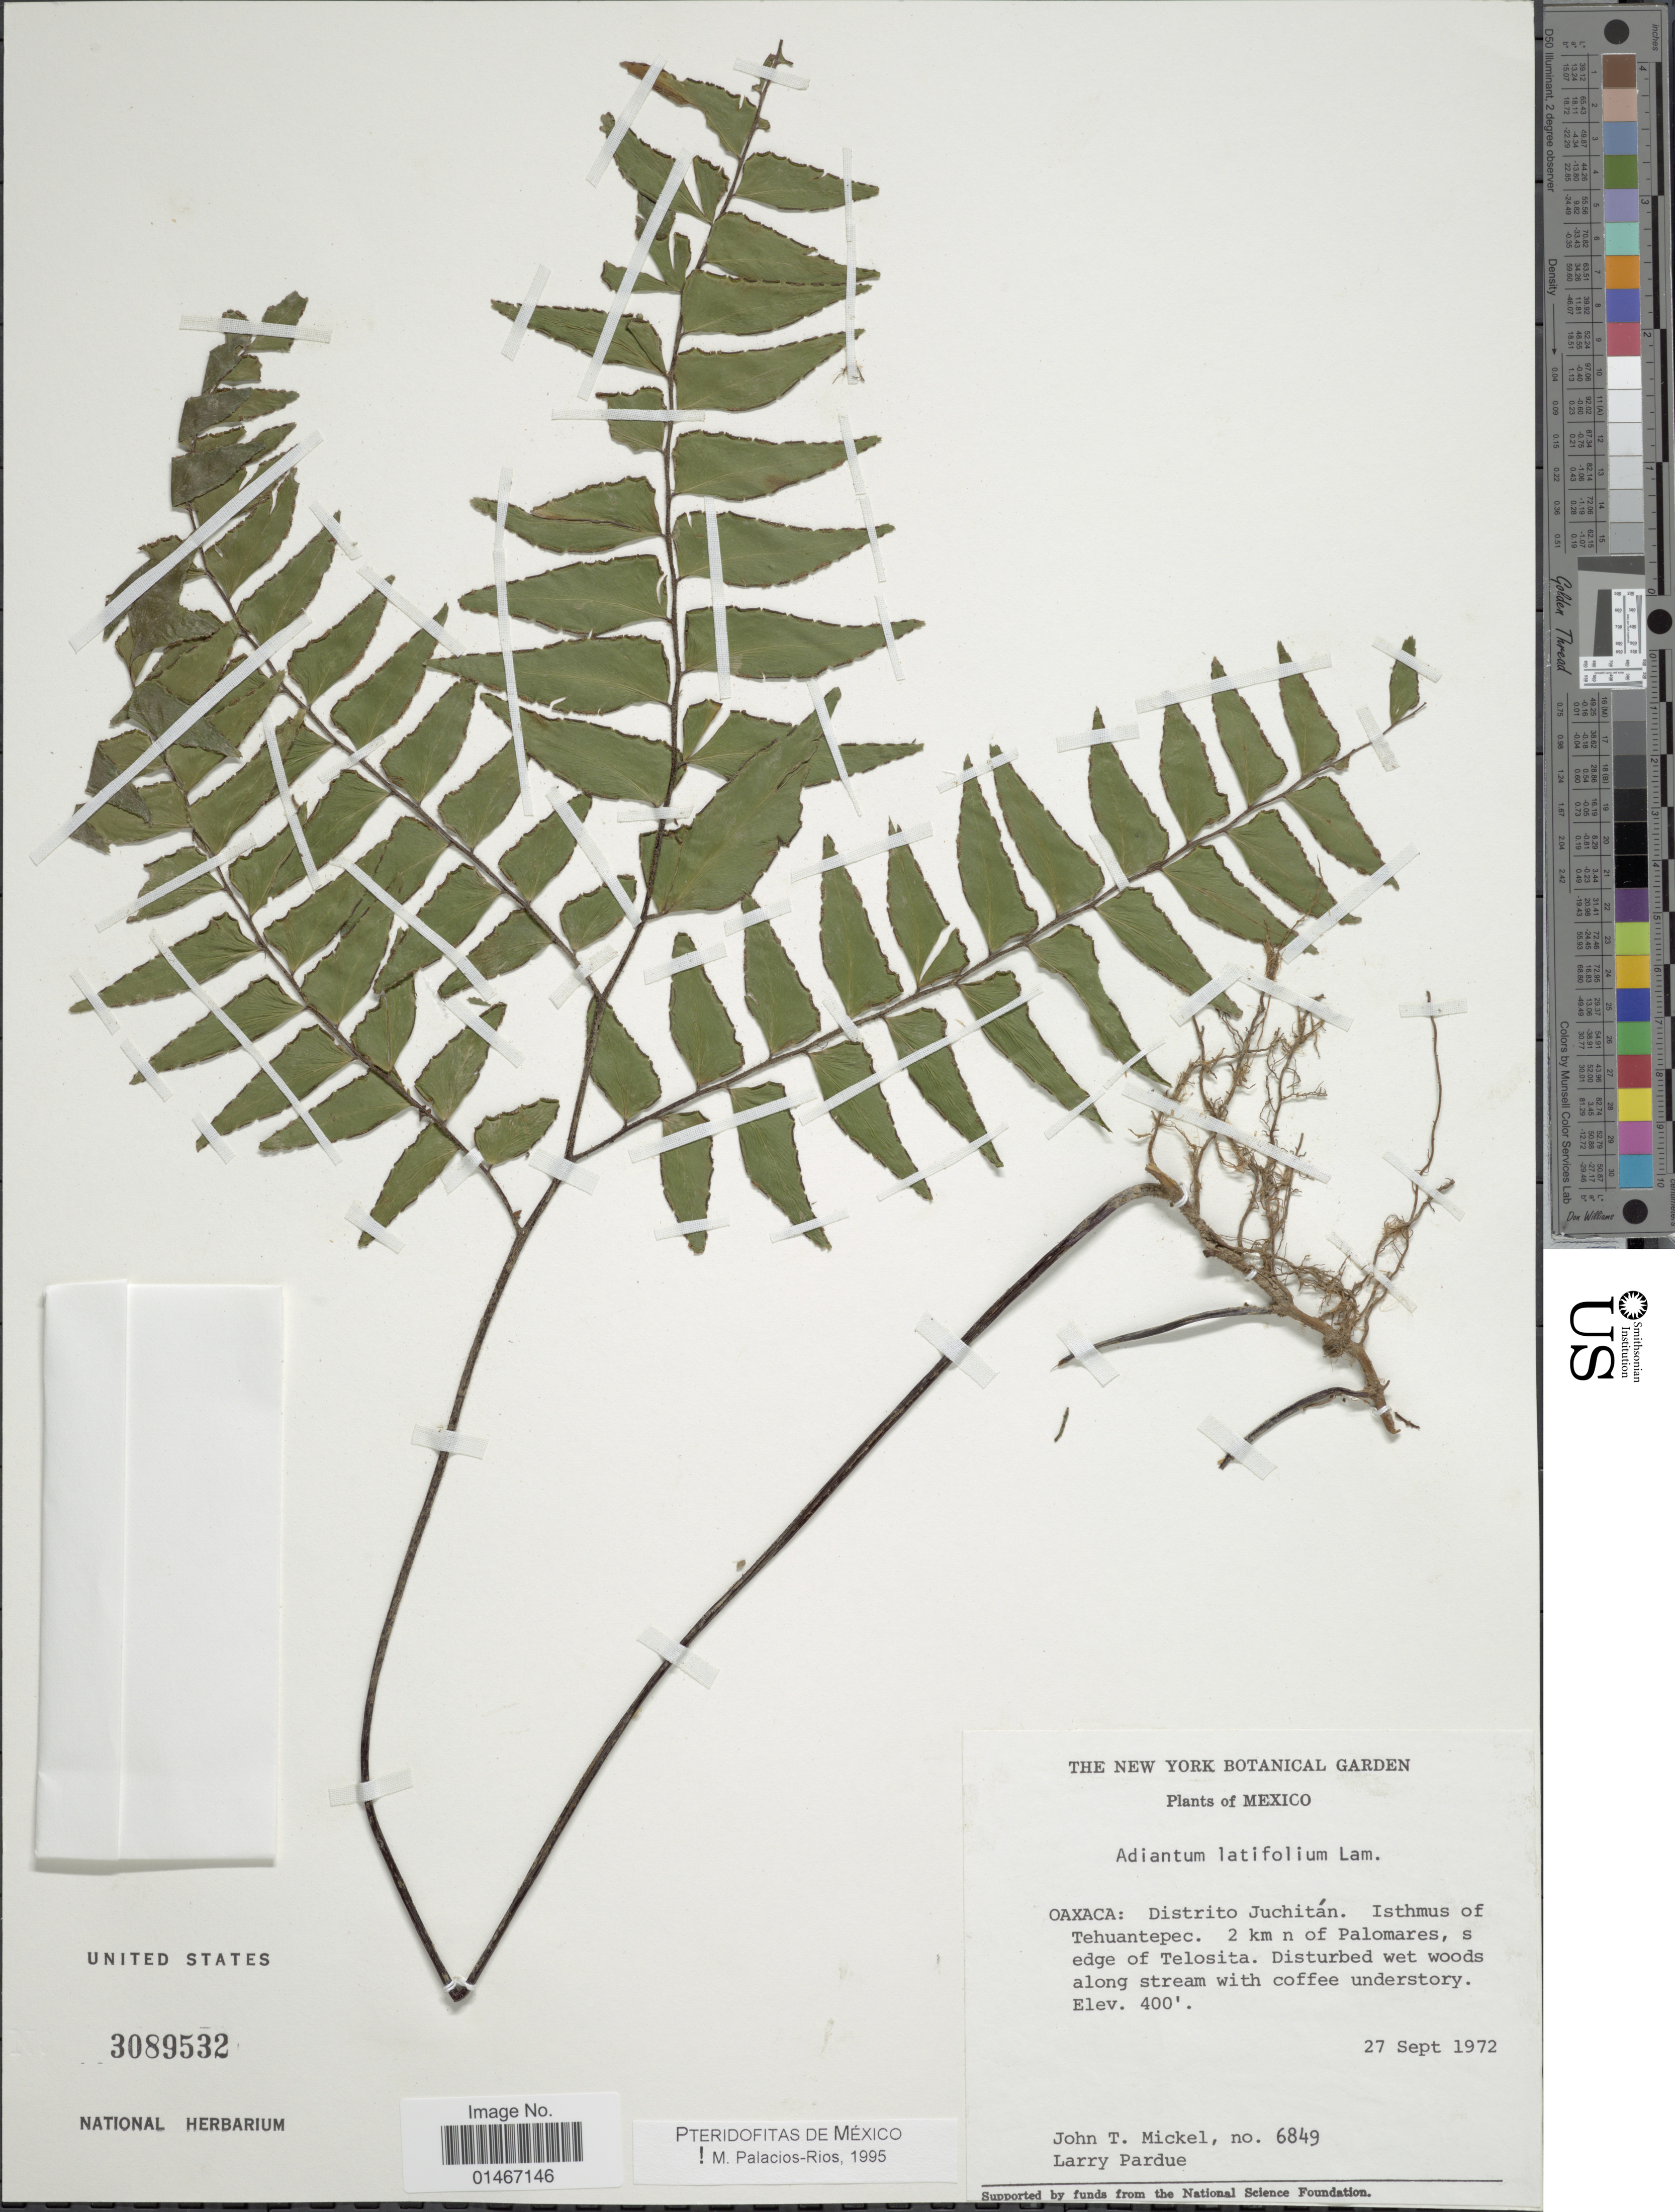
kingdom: Plantae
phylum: Tracheophyta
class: Polypodiopsida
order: Polypodiales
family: Pteridaceae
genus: Adiantum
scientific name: Adiantum latifolium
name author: Lam.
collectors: J. T. Mickel & L. Pardue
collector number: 6849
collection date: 1972-09-27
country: Mexico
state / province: Oaxaca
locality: Distrito Juchitan. Isthmus of Tehuantepec. 2 km n of Palomares, s edge of Telosita.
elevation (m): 122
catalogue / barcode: US 3089532